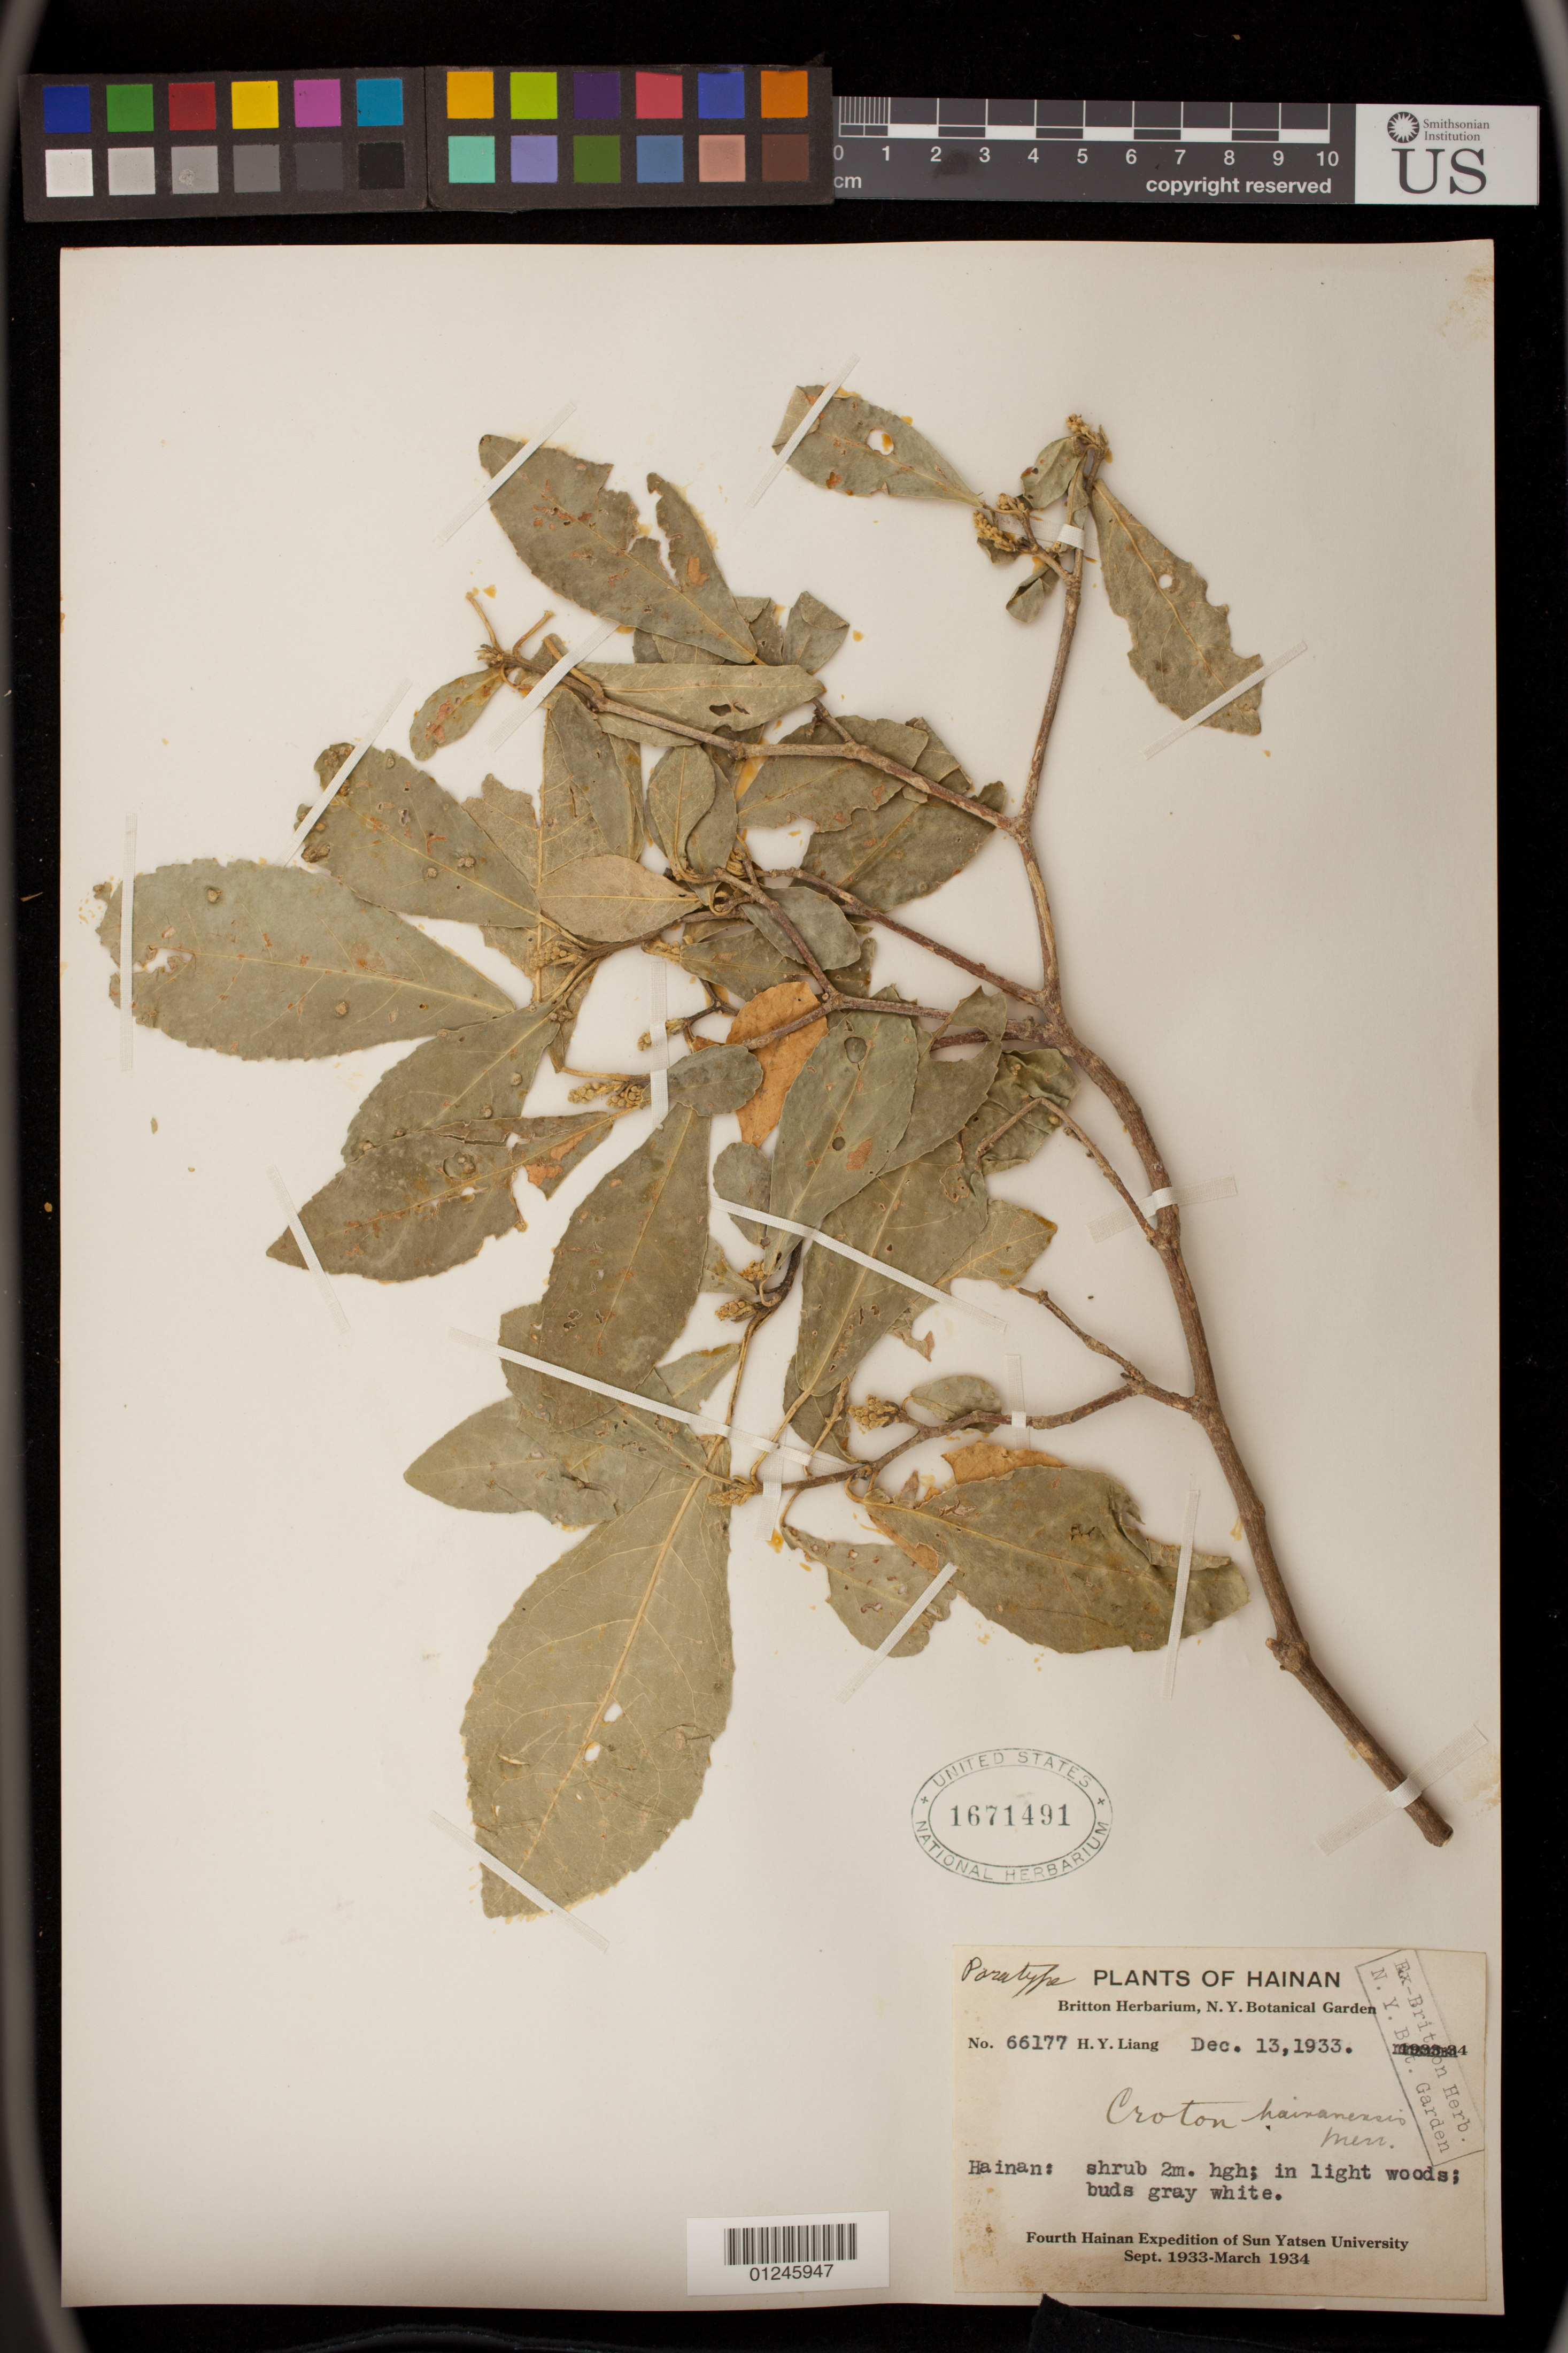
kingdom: Plantae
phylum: Tracheophyta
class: Magnoliopsida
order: Malpighiales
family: Euphorbiaceae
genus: Croton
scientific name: Croton hainanensis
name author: Merr. & F.P. Metcalf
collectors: H. Y. Liang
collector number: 66177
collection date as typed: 13 Dec 1933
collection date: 1933-12-13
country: China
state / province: Hainan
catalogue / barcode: US 1671491